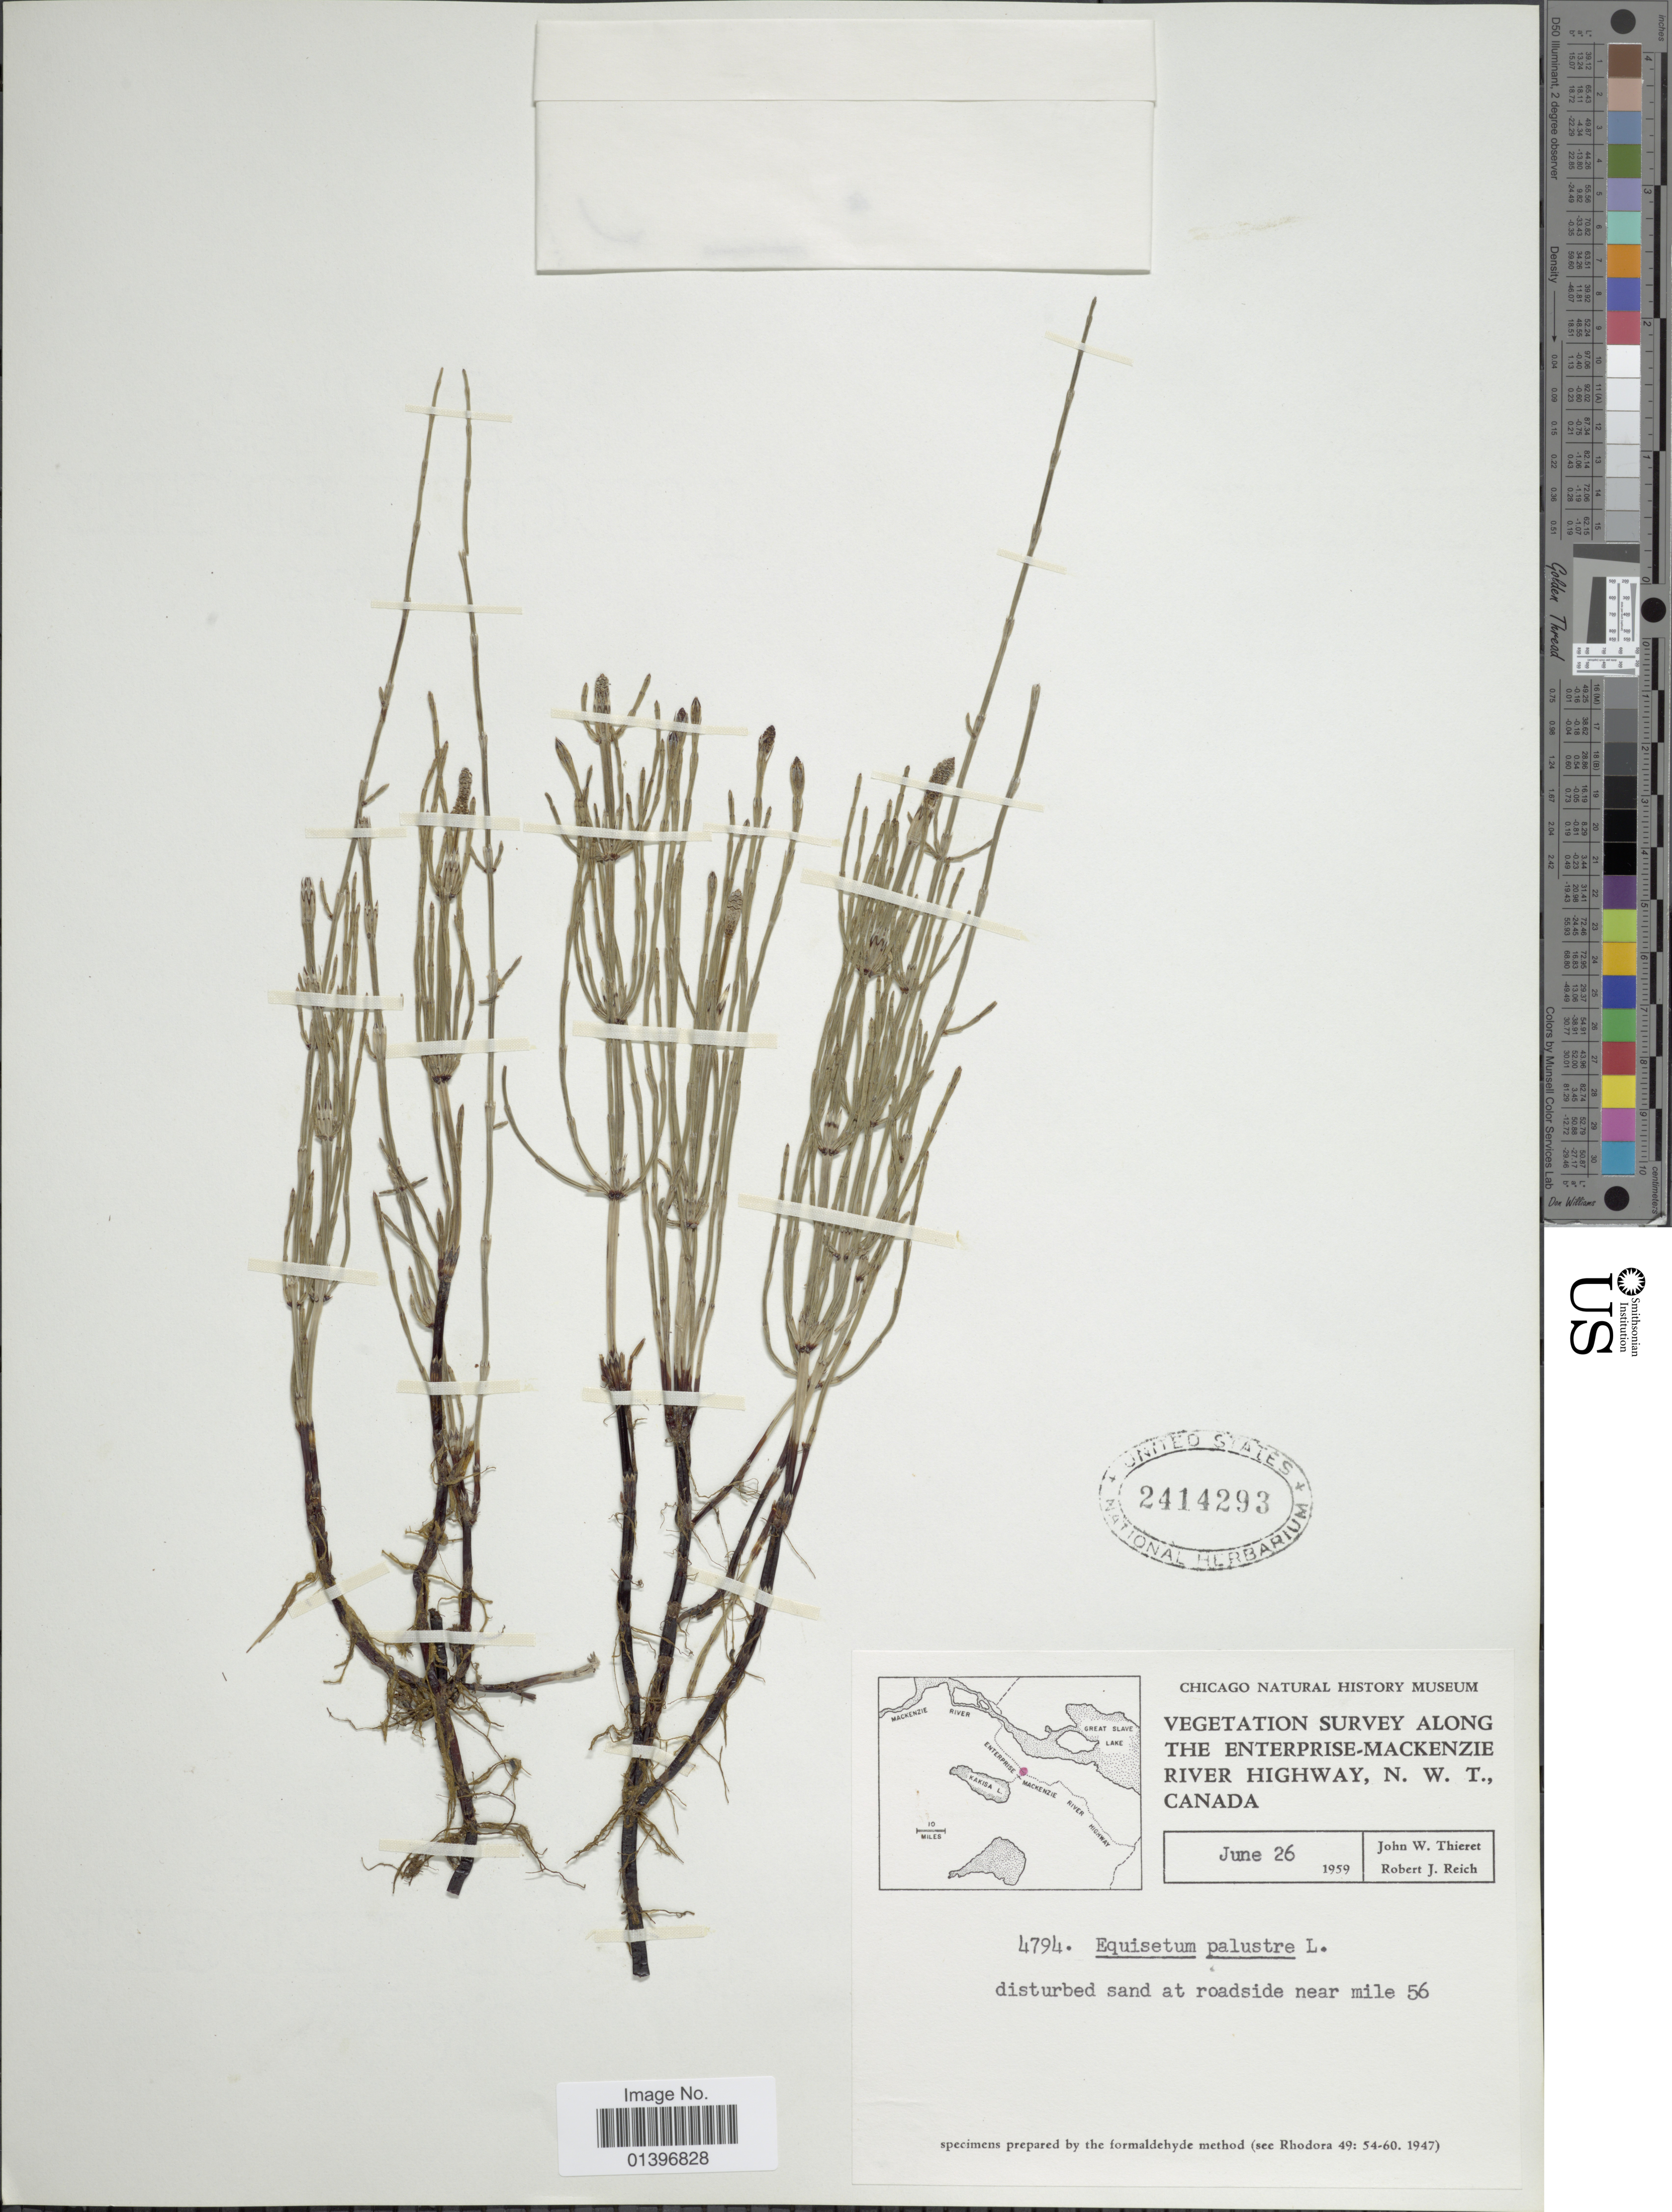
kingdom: Plantae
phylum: Tracheophyta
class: Polypodiopsida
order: Equisetales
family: Equisetaceae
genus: Equisetum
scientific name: Equisetum palustre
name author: L.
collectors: J. W. Thieret & R. Reich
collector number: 4794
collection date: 1959-06-26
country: Canada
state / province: Northwest Territories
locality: Vegetation Survey along the Enterprise-Mackenzie River Highway, N.W.T. Disturbed sand at roadside near mile 56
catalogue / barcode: US 2414293